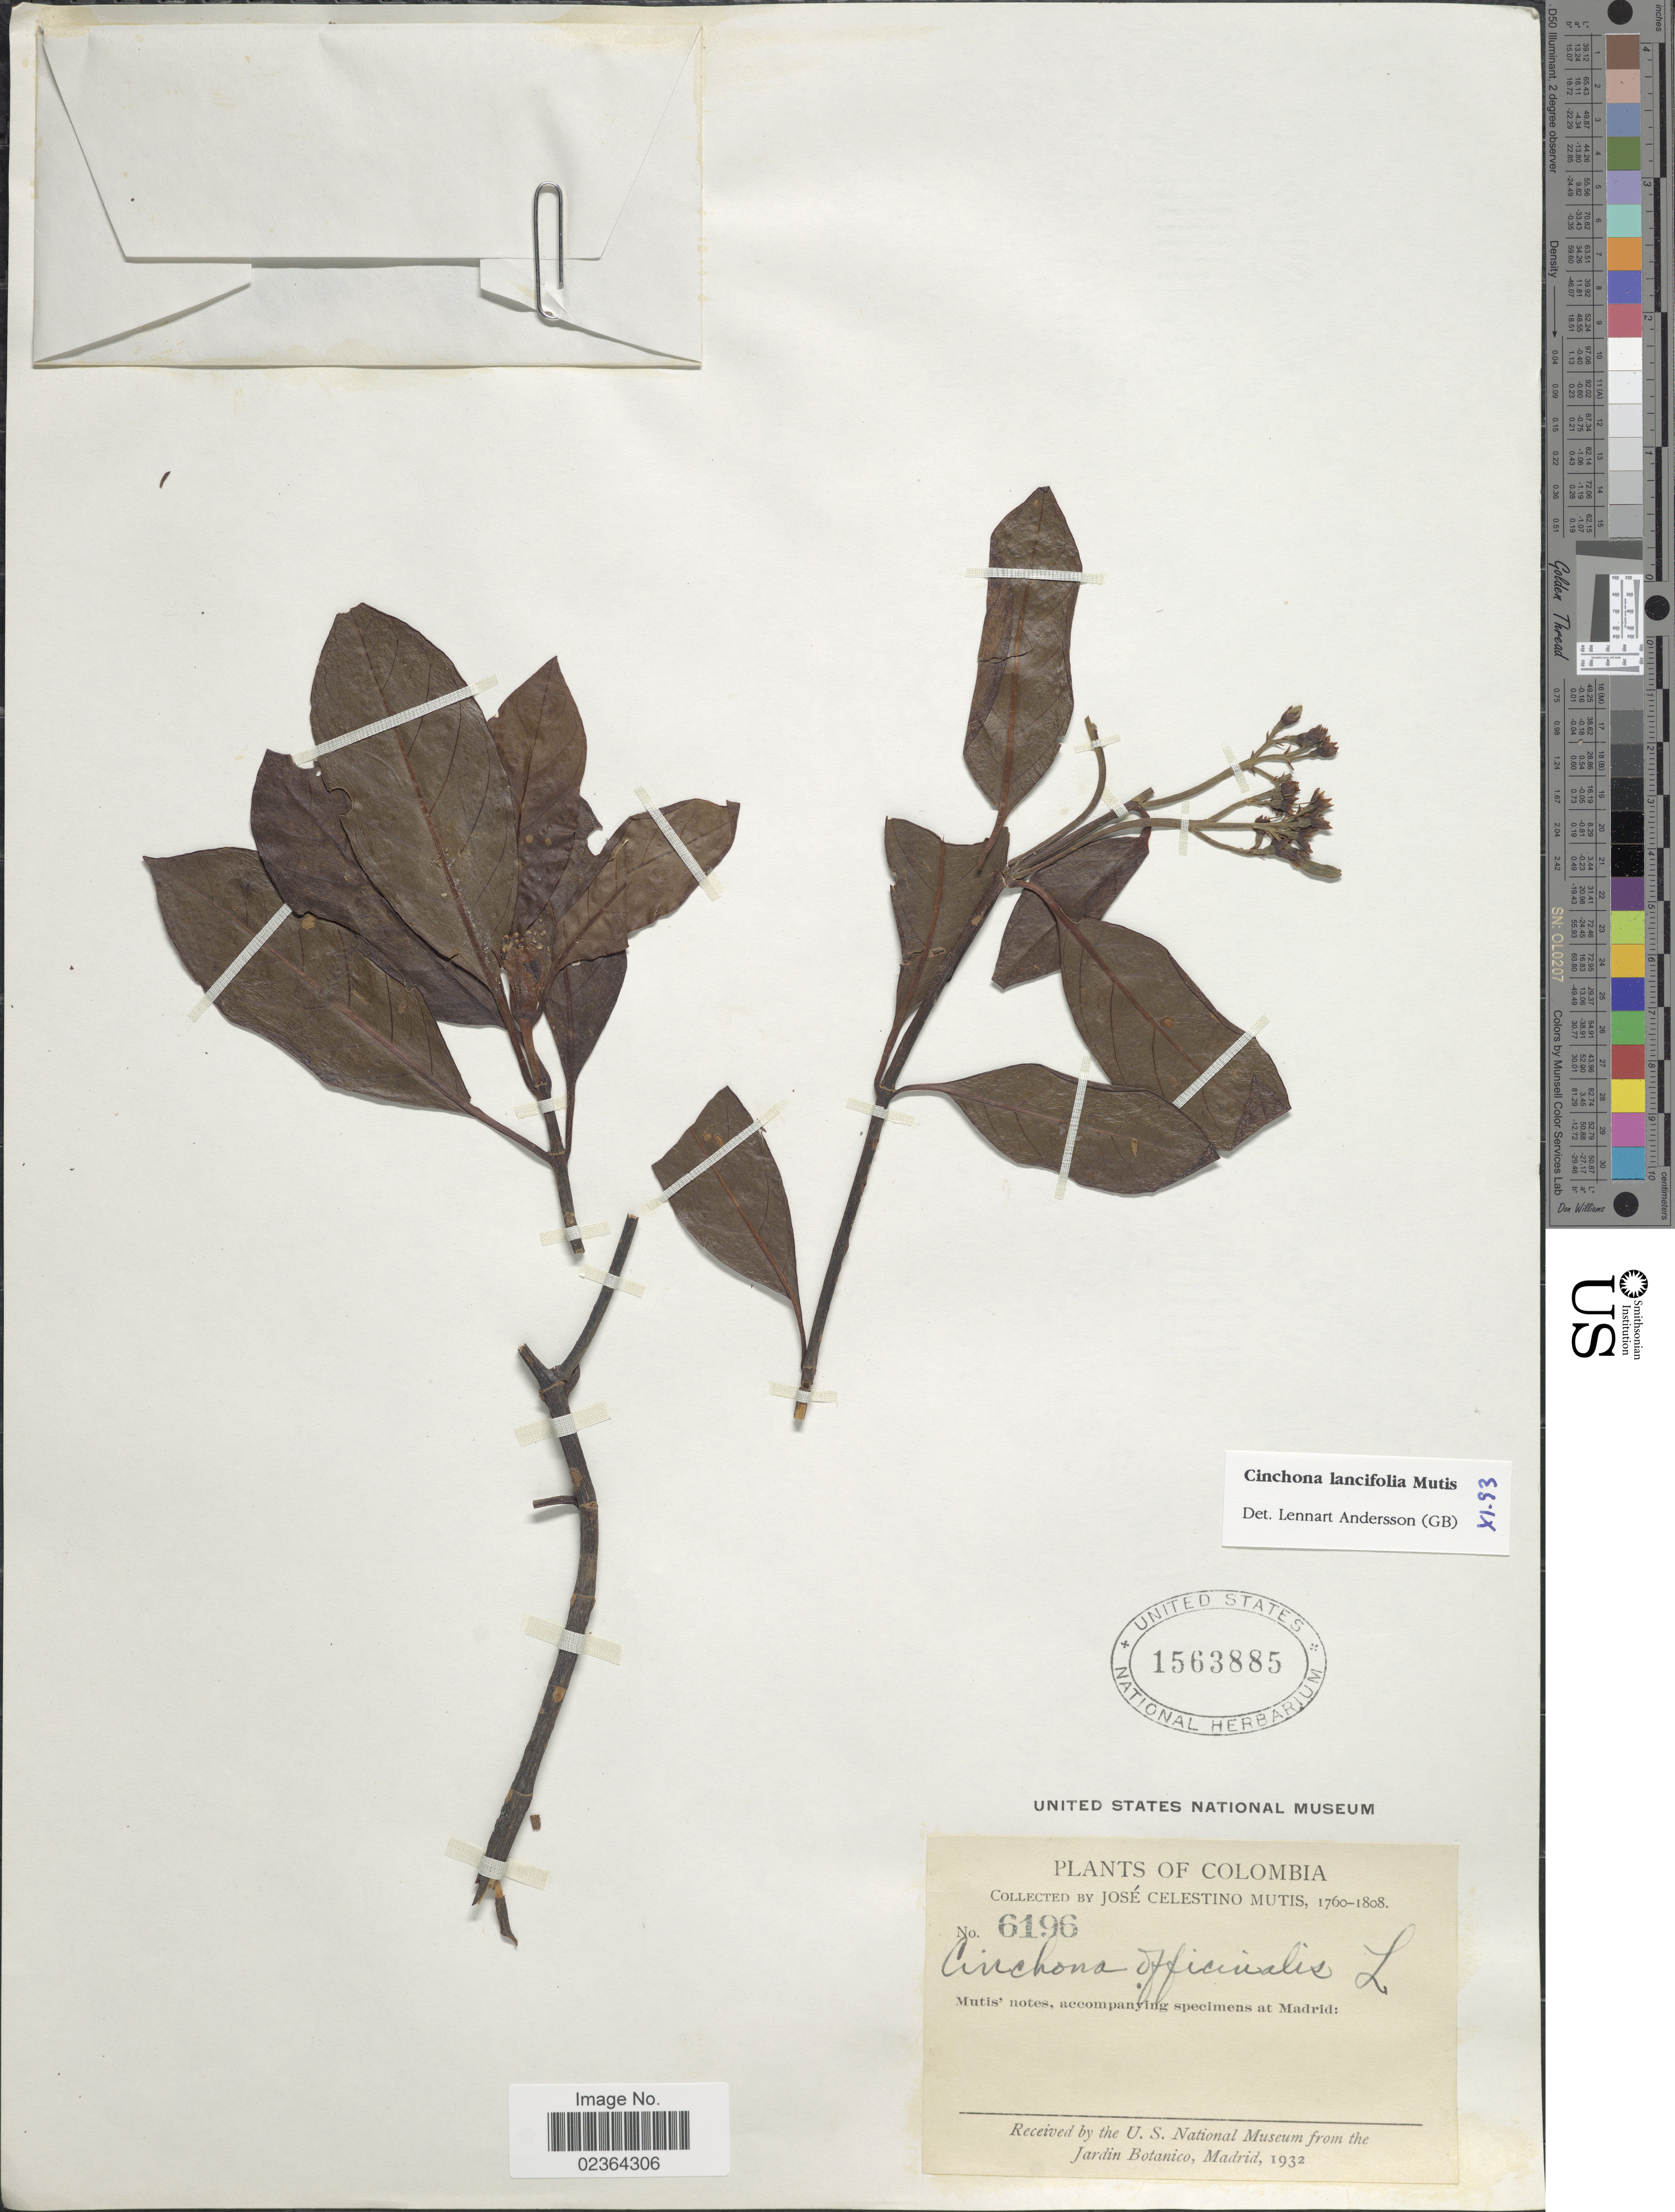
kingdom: Plantae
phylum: Tracheophyta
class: Magnoliopsida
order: Gentianales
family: Rubiaceae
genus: Cinchona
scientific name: Cinchona lancifolia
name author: Mutis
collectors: J. C. B. Mutis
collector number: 6196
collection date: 1760/1808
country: Colombia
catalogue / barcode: US 1563885